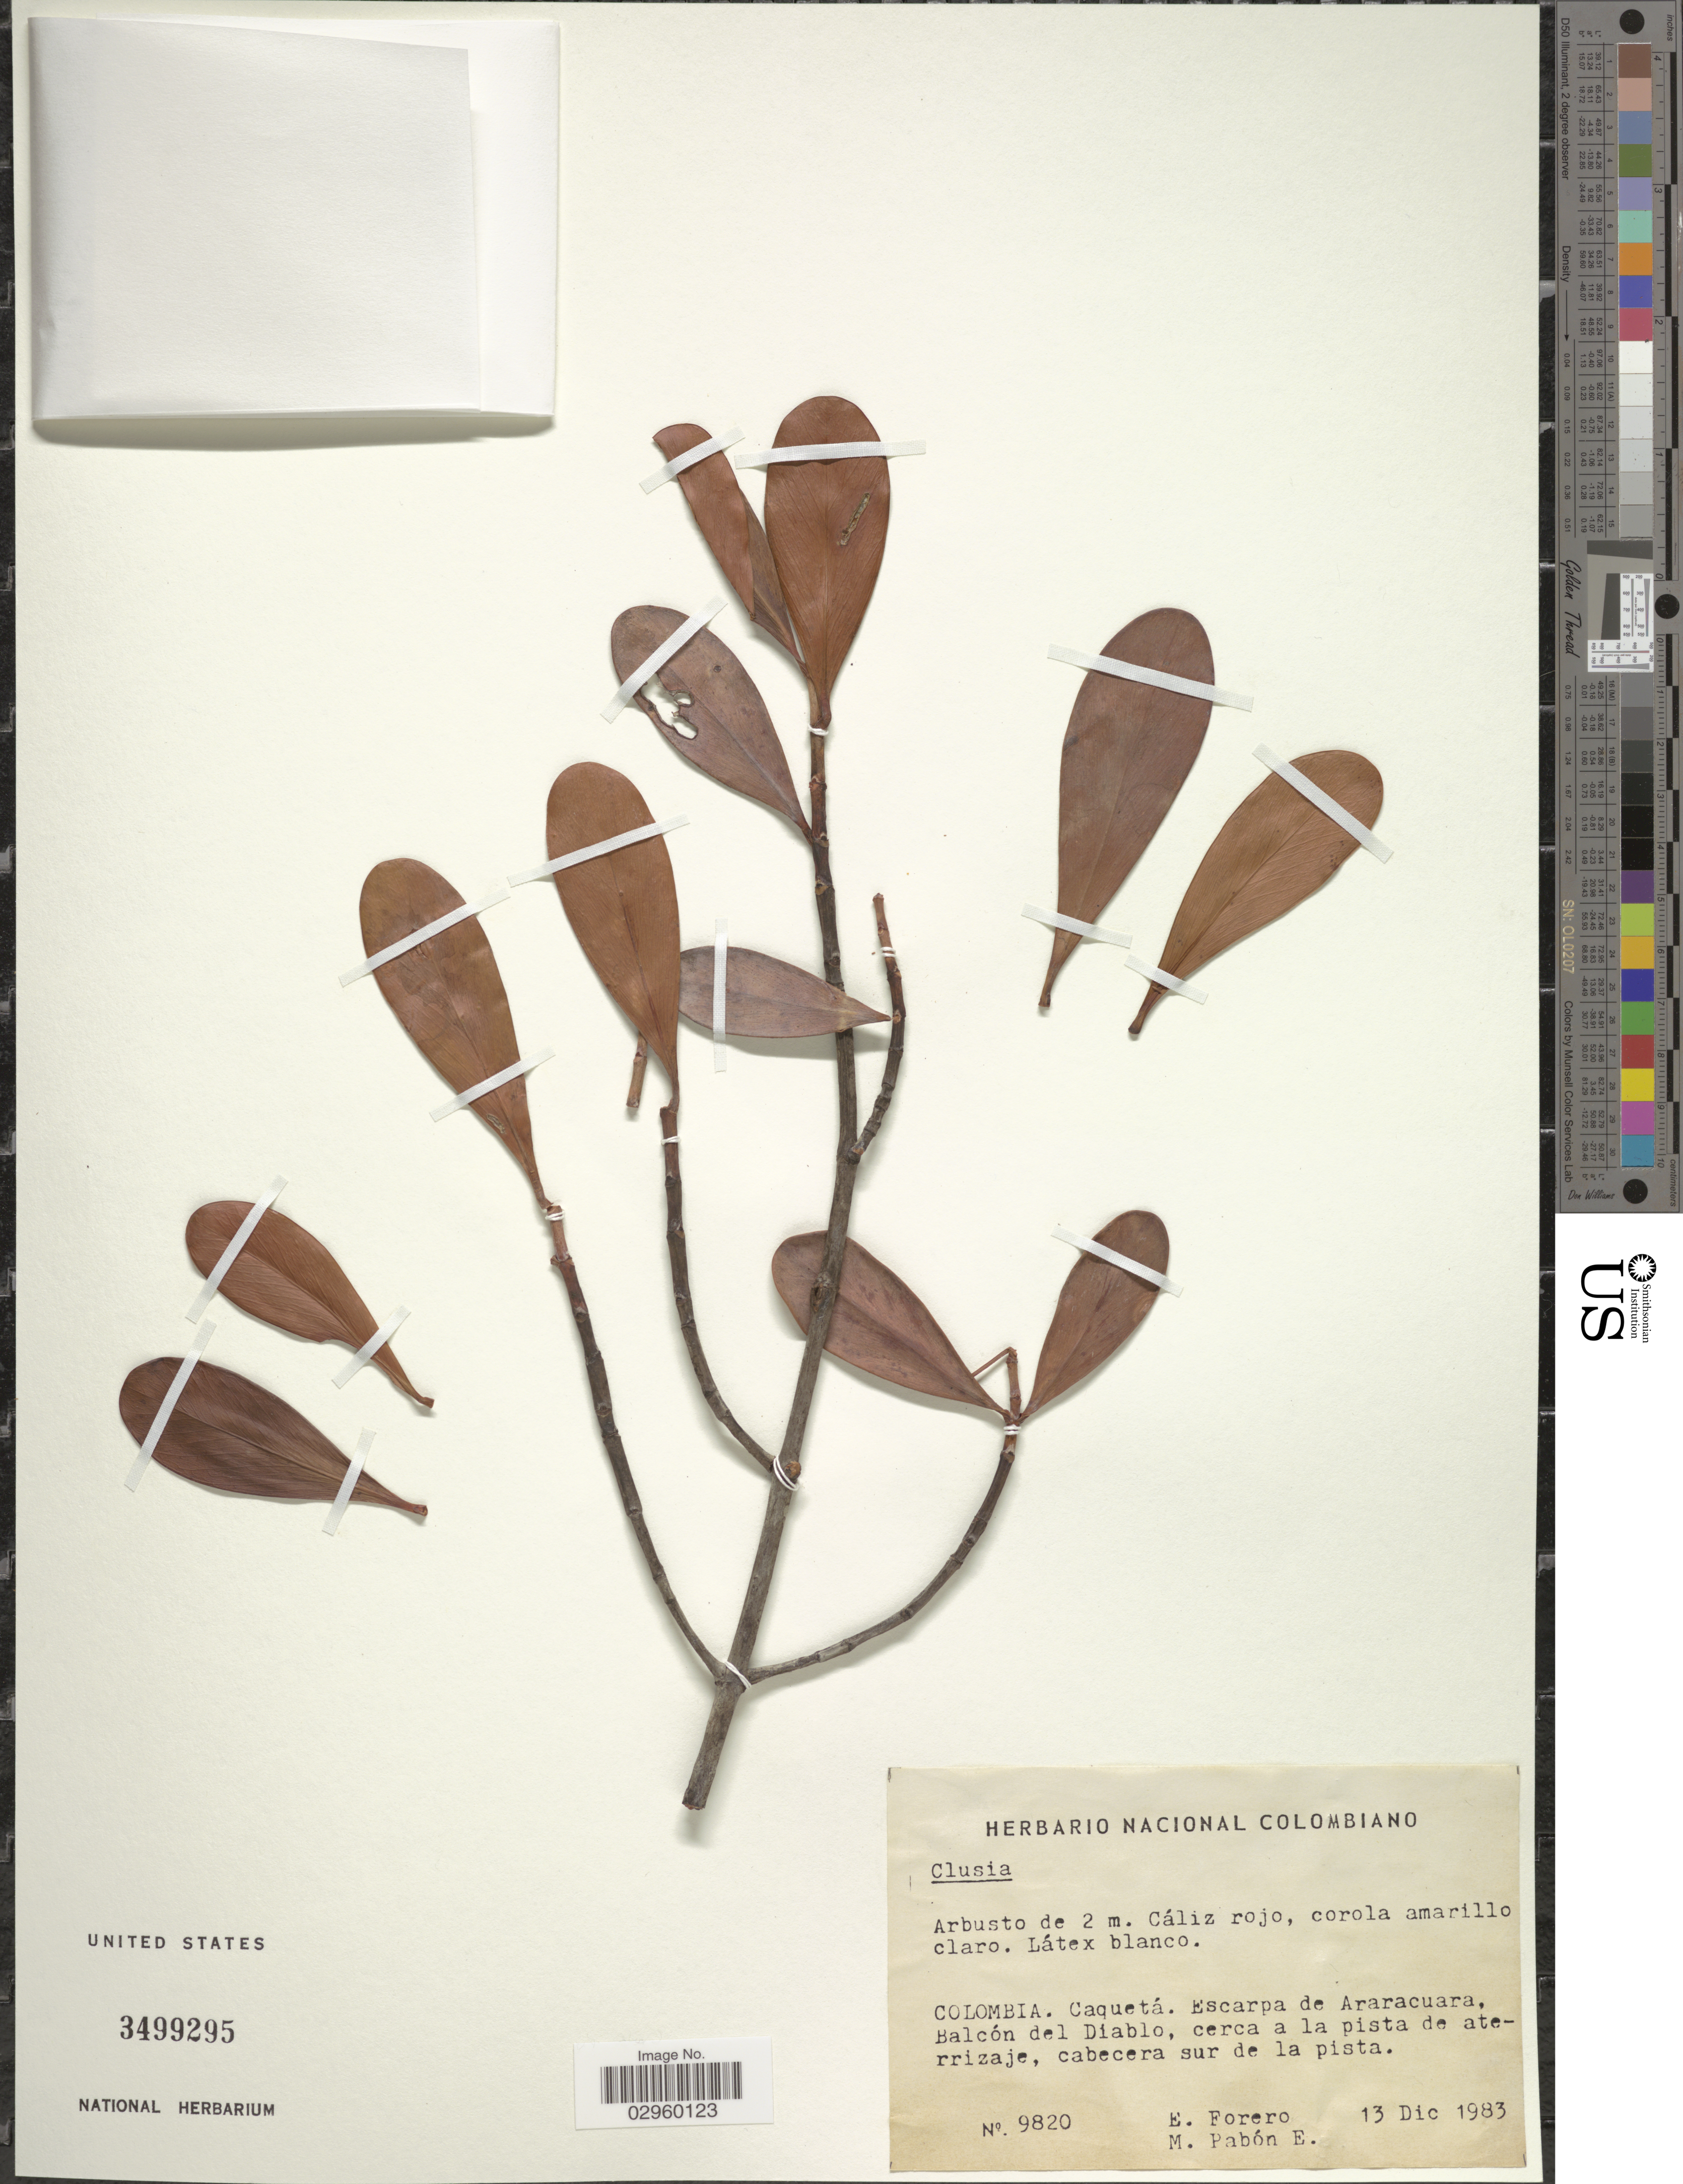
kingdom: Plantae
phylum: Tracheophyta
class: Magnoliopsida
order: Malpighiales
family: Clusiaceae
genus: Clusia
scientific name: Clusia sp.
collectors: E. Forero & M. Pabon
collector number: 9820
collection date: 1983-12-13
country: Colombia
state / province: Caquetá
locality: Escarpa de Araracuara, Balcón del Diablo, cerca a la pista de aterrizaje, cabecera sur de la pista.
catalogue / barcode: US 3499295